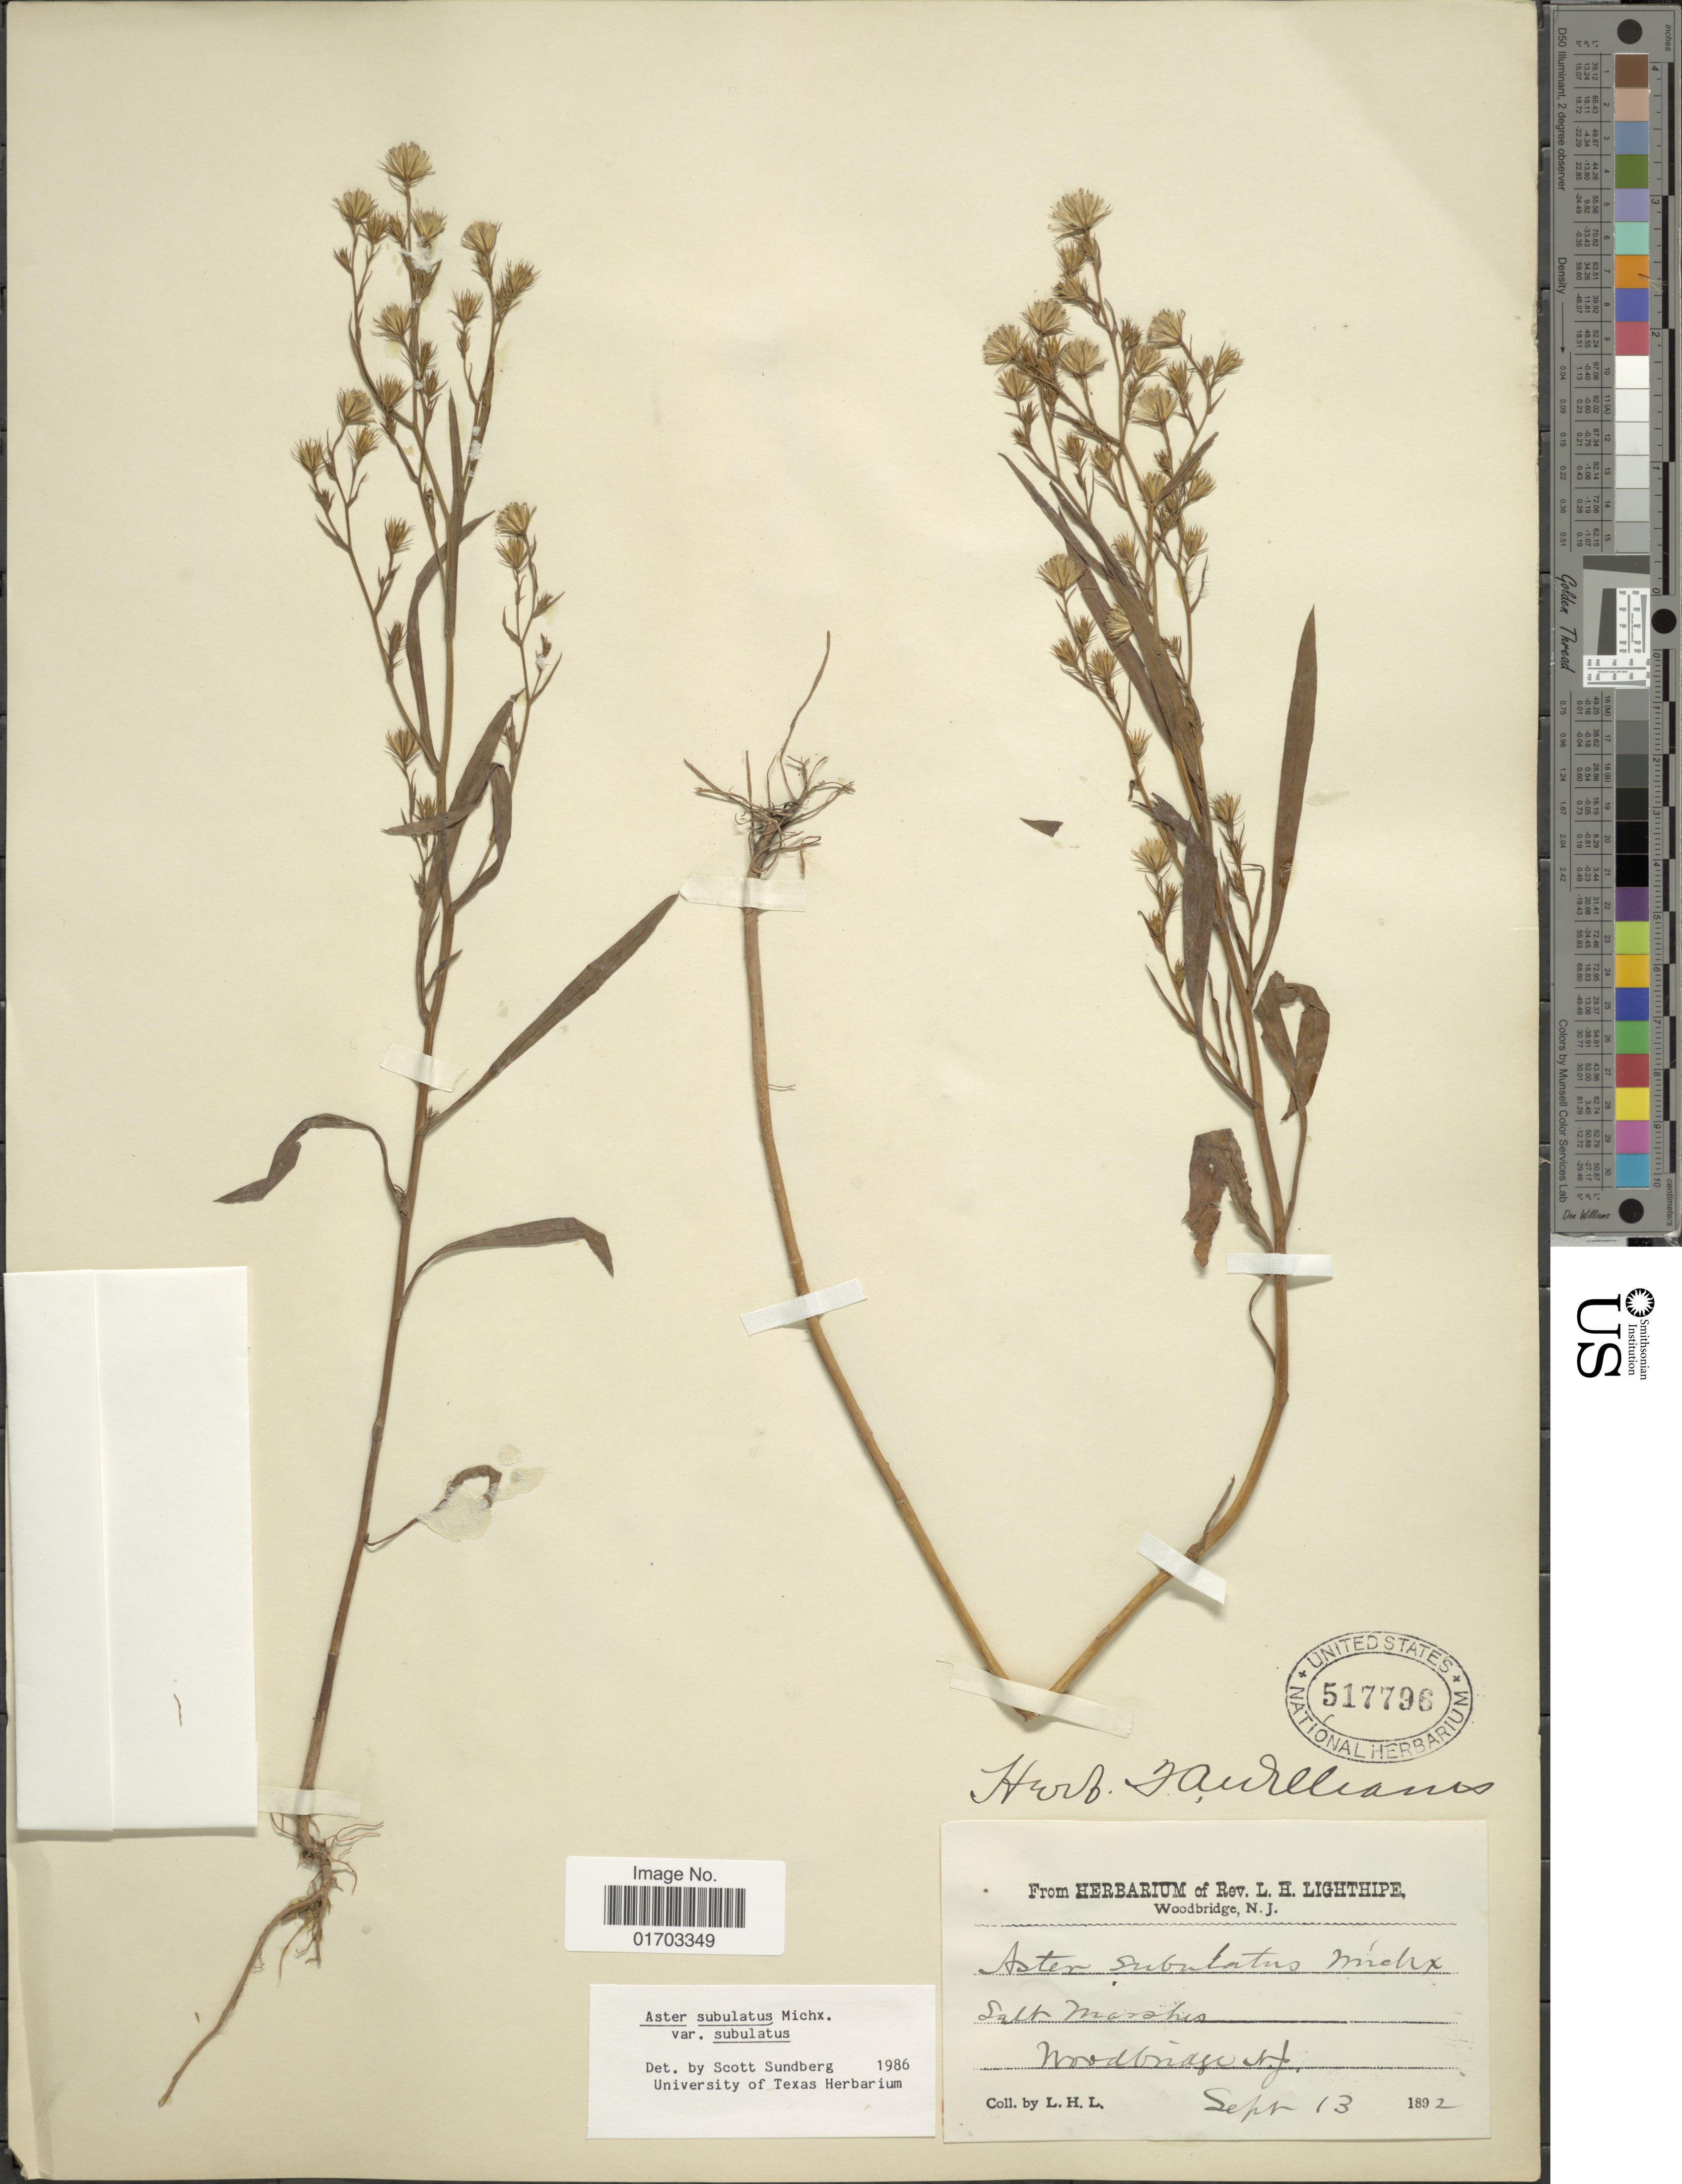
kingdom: Plantae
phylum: Tracheophyta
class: Magnoliopsida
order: Asterales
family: Asteraceae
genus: Symphyotrichum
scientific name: Symphyotrichum subulatum var. subulatum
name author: (Michx.) G.L. Nesom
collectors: Rev. L. H. Lighthipe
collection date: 1892-09-13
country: United States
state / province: New Jersey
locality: Salt marshes, Woodbridge.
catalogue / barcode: US 517796